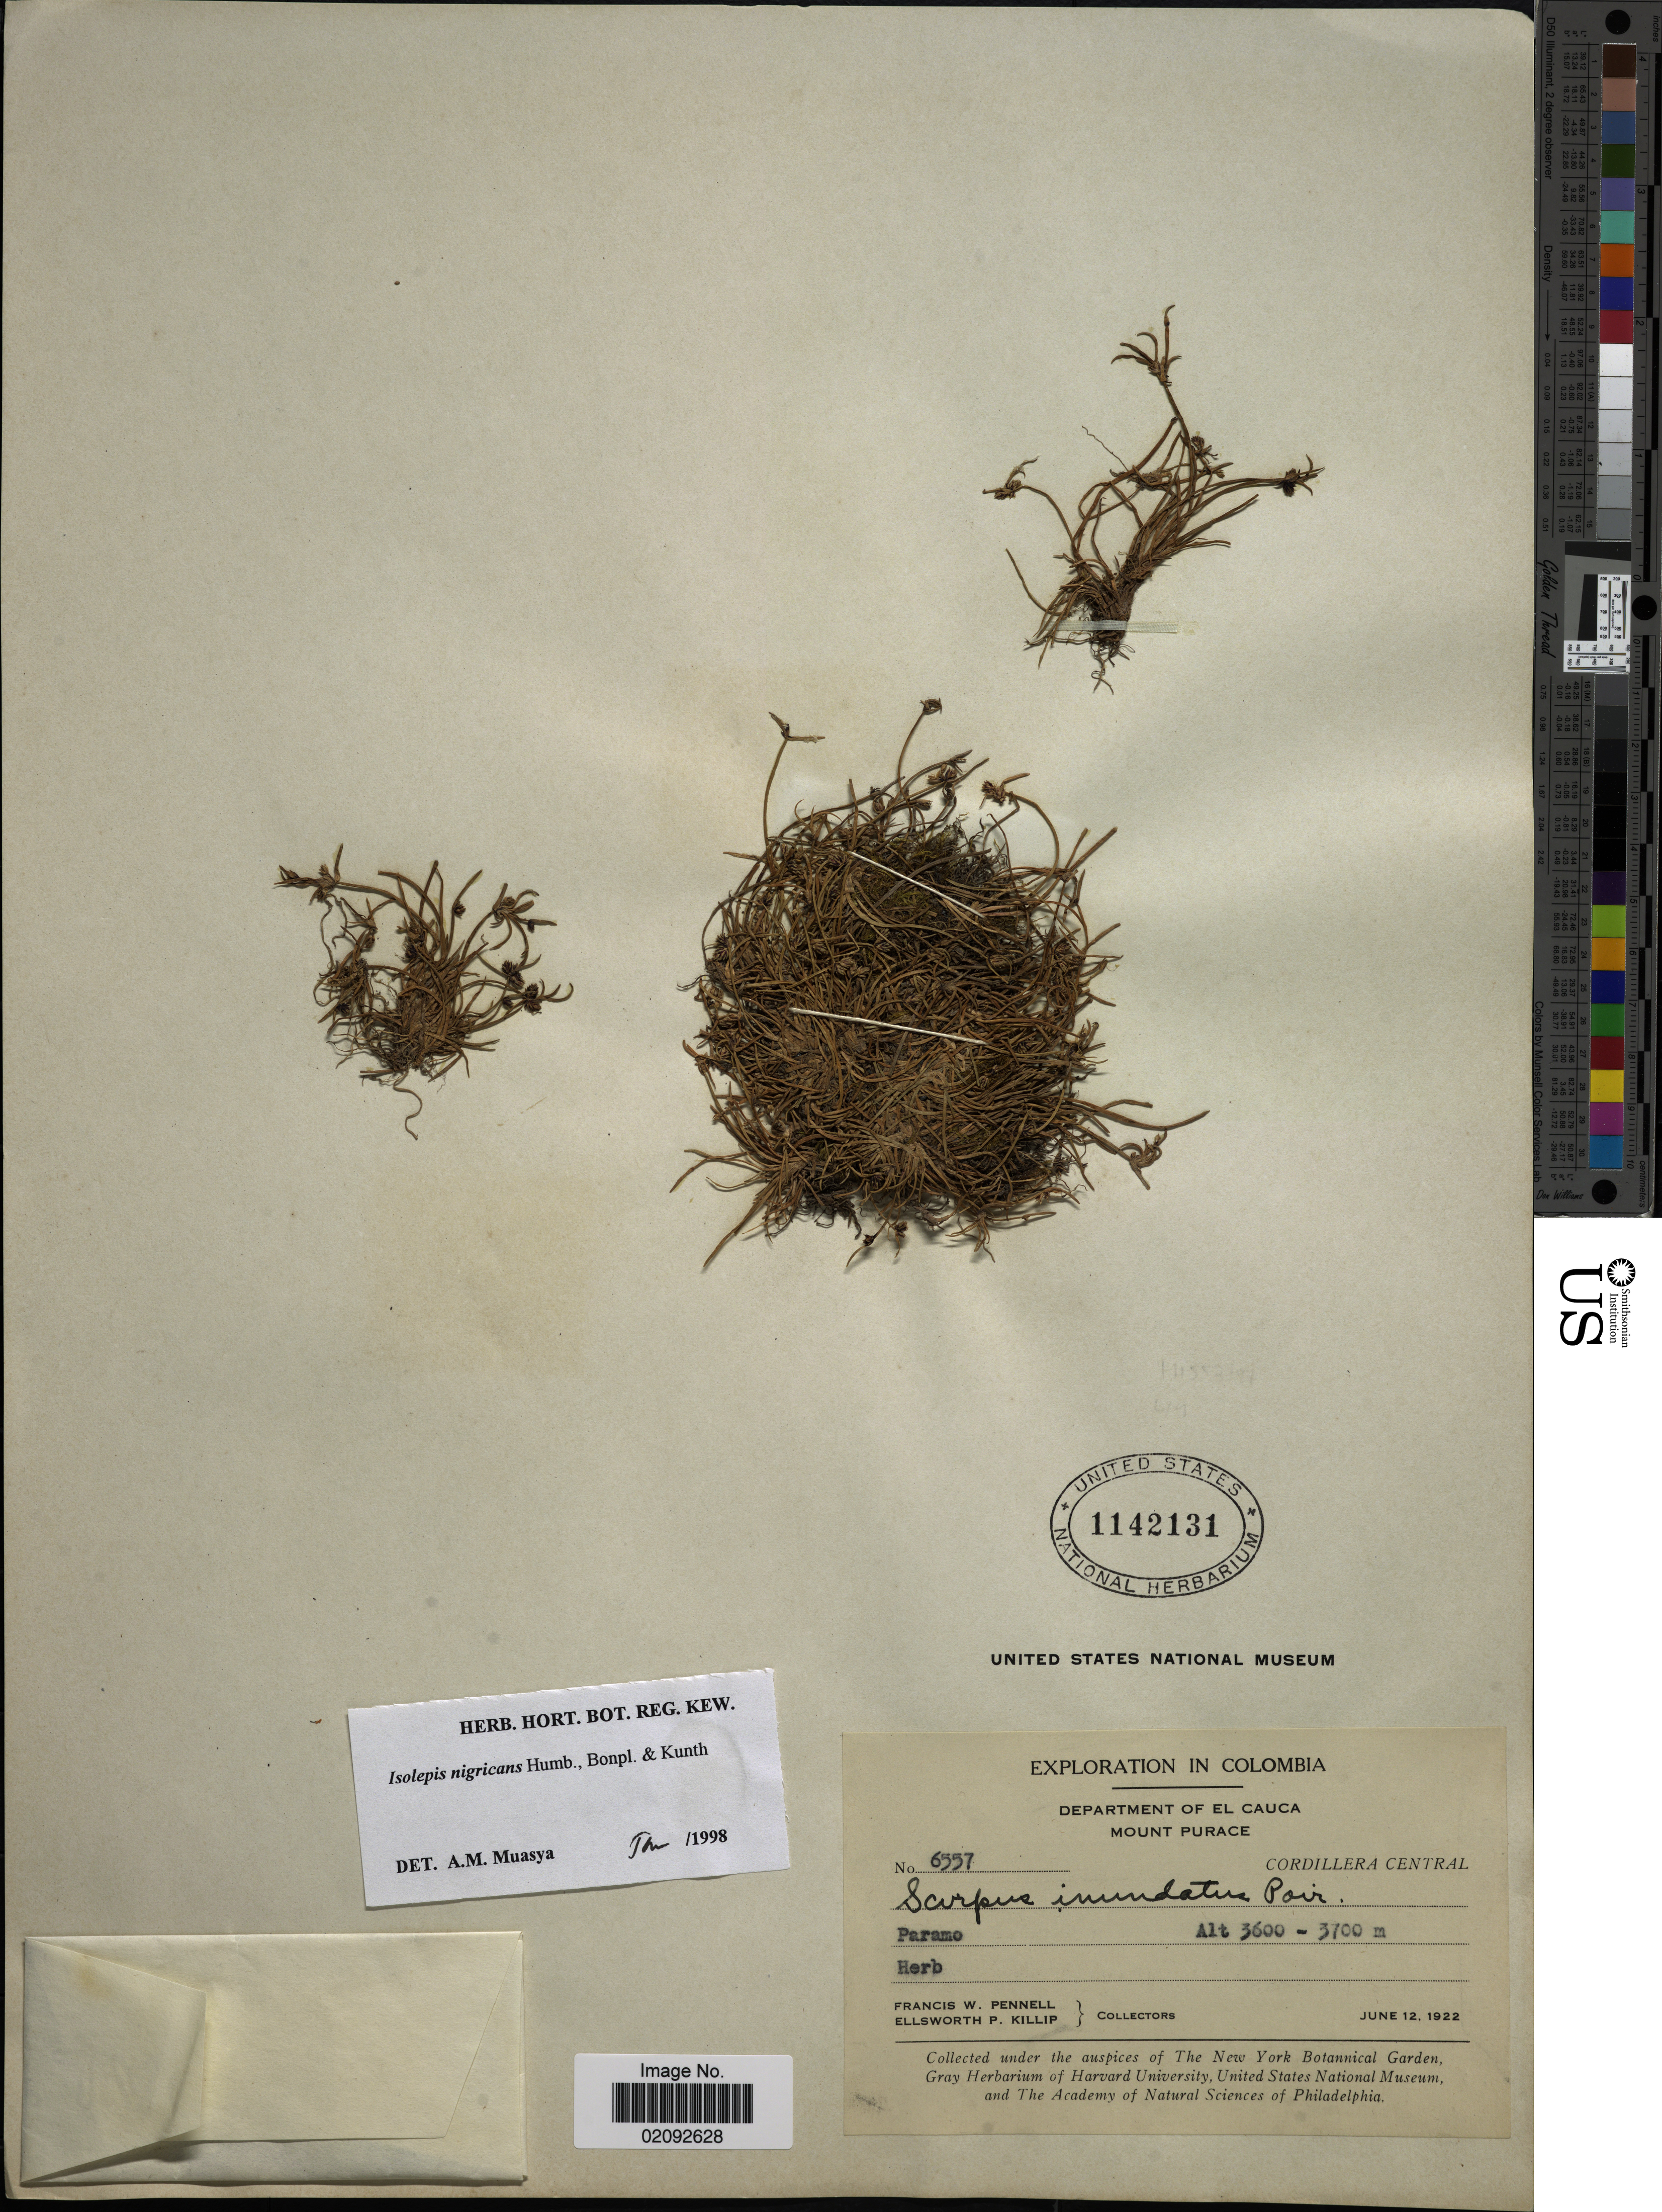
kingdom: Plantae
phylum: Tracheophyta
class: Liliopsida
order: Poales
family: Cyperaceae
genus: Isolepis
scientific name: Isolepis nigricans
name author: Kunth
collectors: F. W. Pennell & E. P. Killip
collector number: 6557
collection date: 1922-06-12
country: Colombia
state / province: Cauca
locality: Department of El Cauca, Mount Purace, Cordillera Central, Paramo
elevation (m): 3600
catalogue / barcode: US 1142131